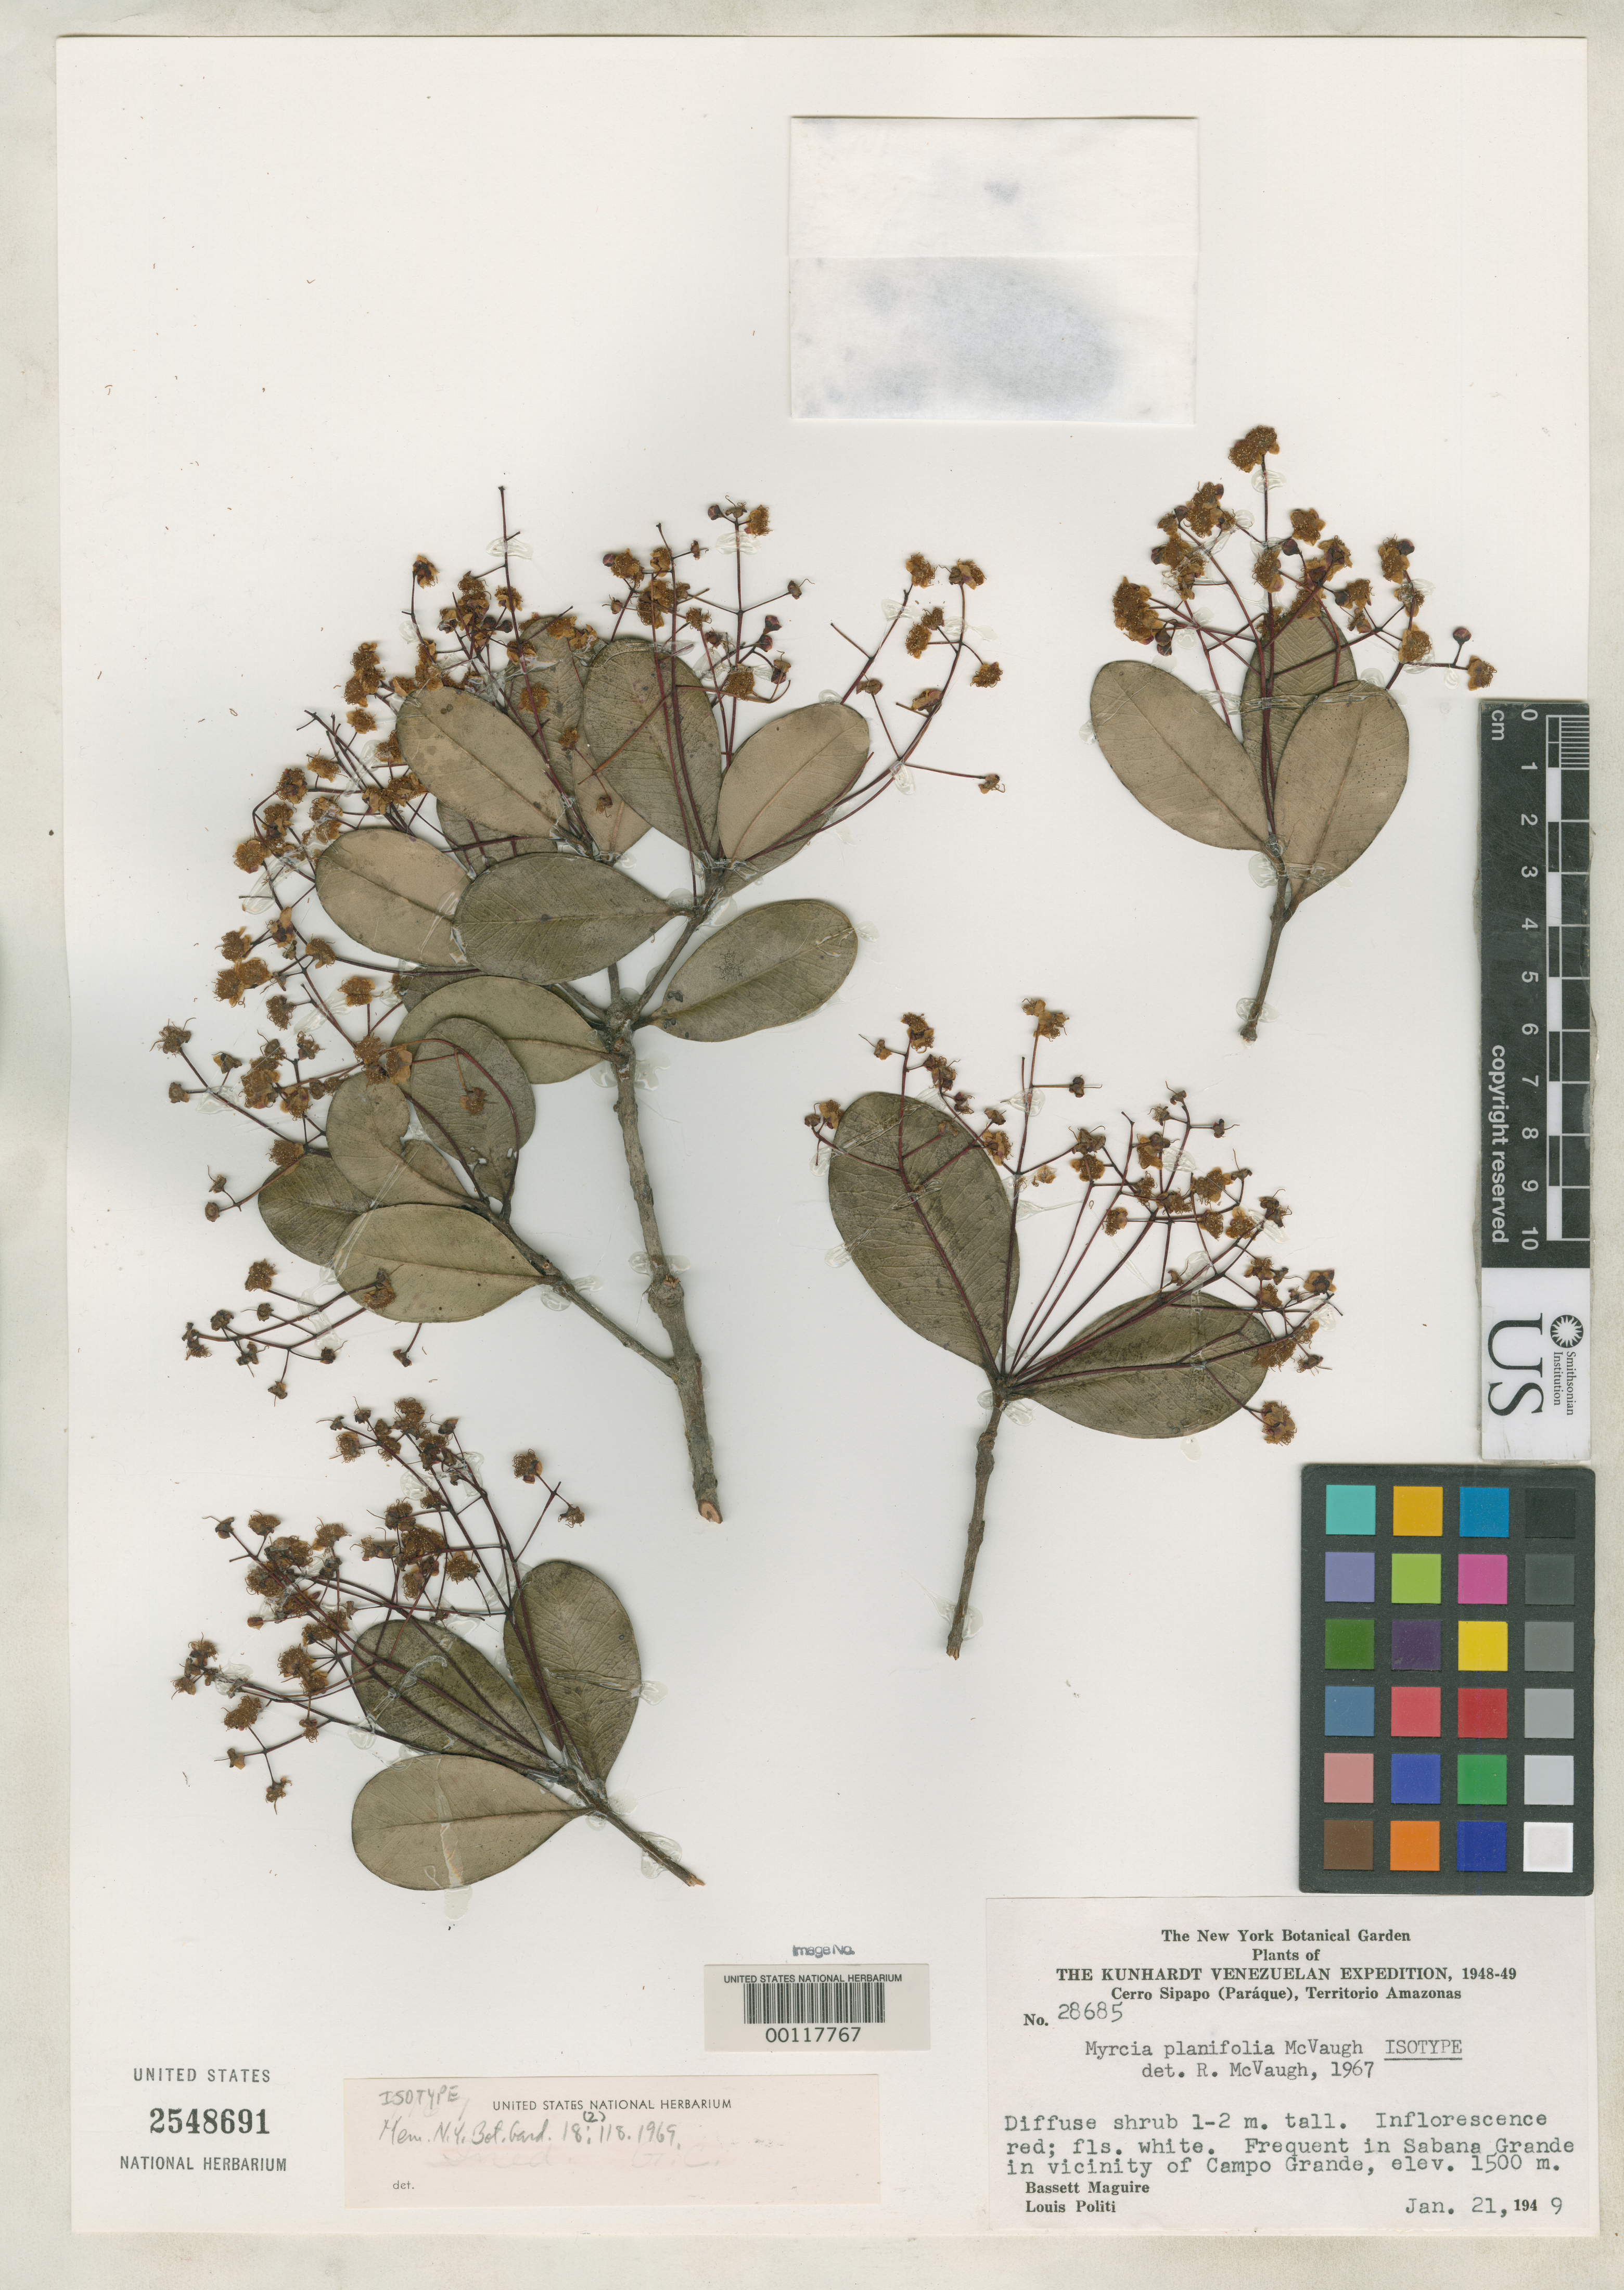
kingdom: Plantae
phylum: Tracheophyta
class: Magnoliopsida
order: Myrtales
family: Myrtaceae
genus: Myrcia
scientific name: Myrcia planifolia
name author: McVaugh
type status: Isotype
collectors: B. Maguire & L. Politi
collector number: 28685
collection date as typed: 21 Jan 1949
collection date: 1949-01-21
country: Venezuela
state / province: Amazonas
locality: Cerro Sipapo (paraque).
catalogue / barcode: US 2548691